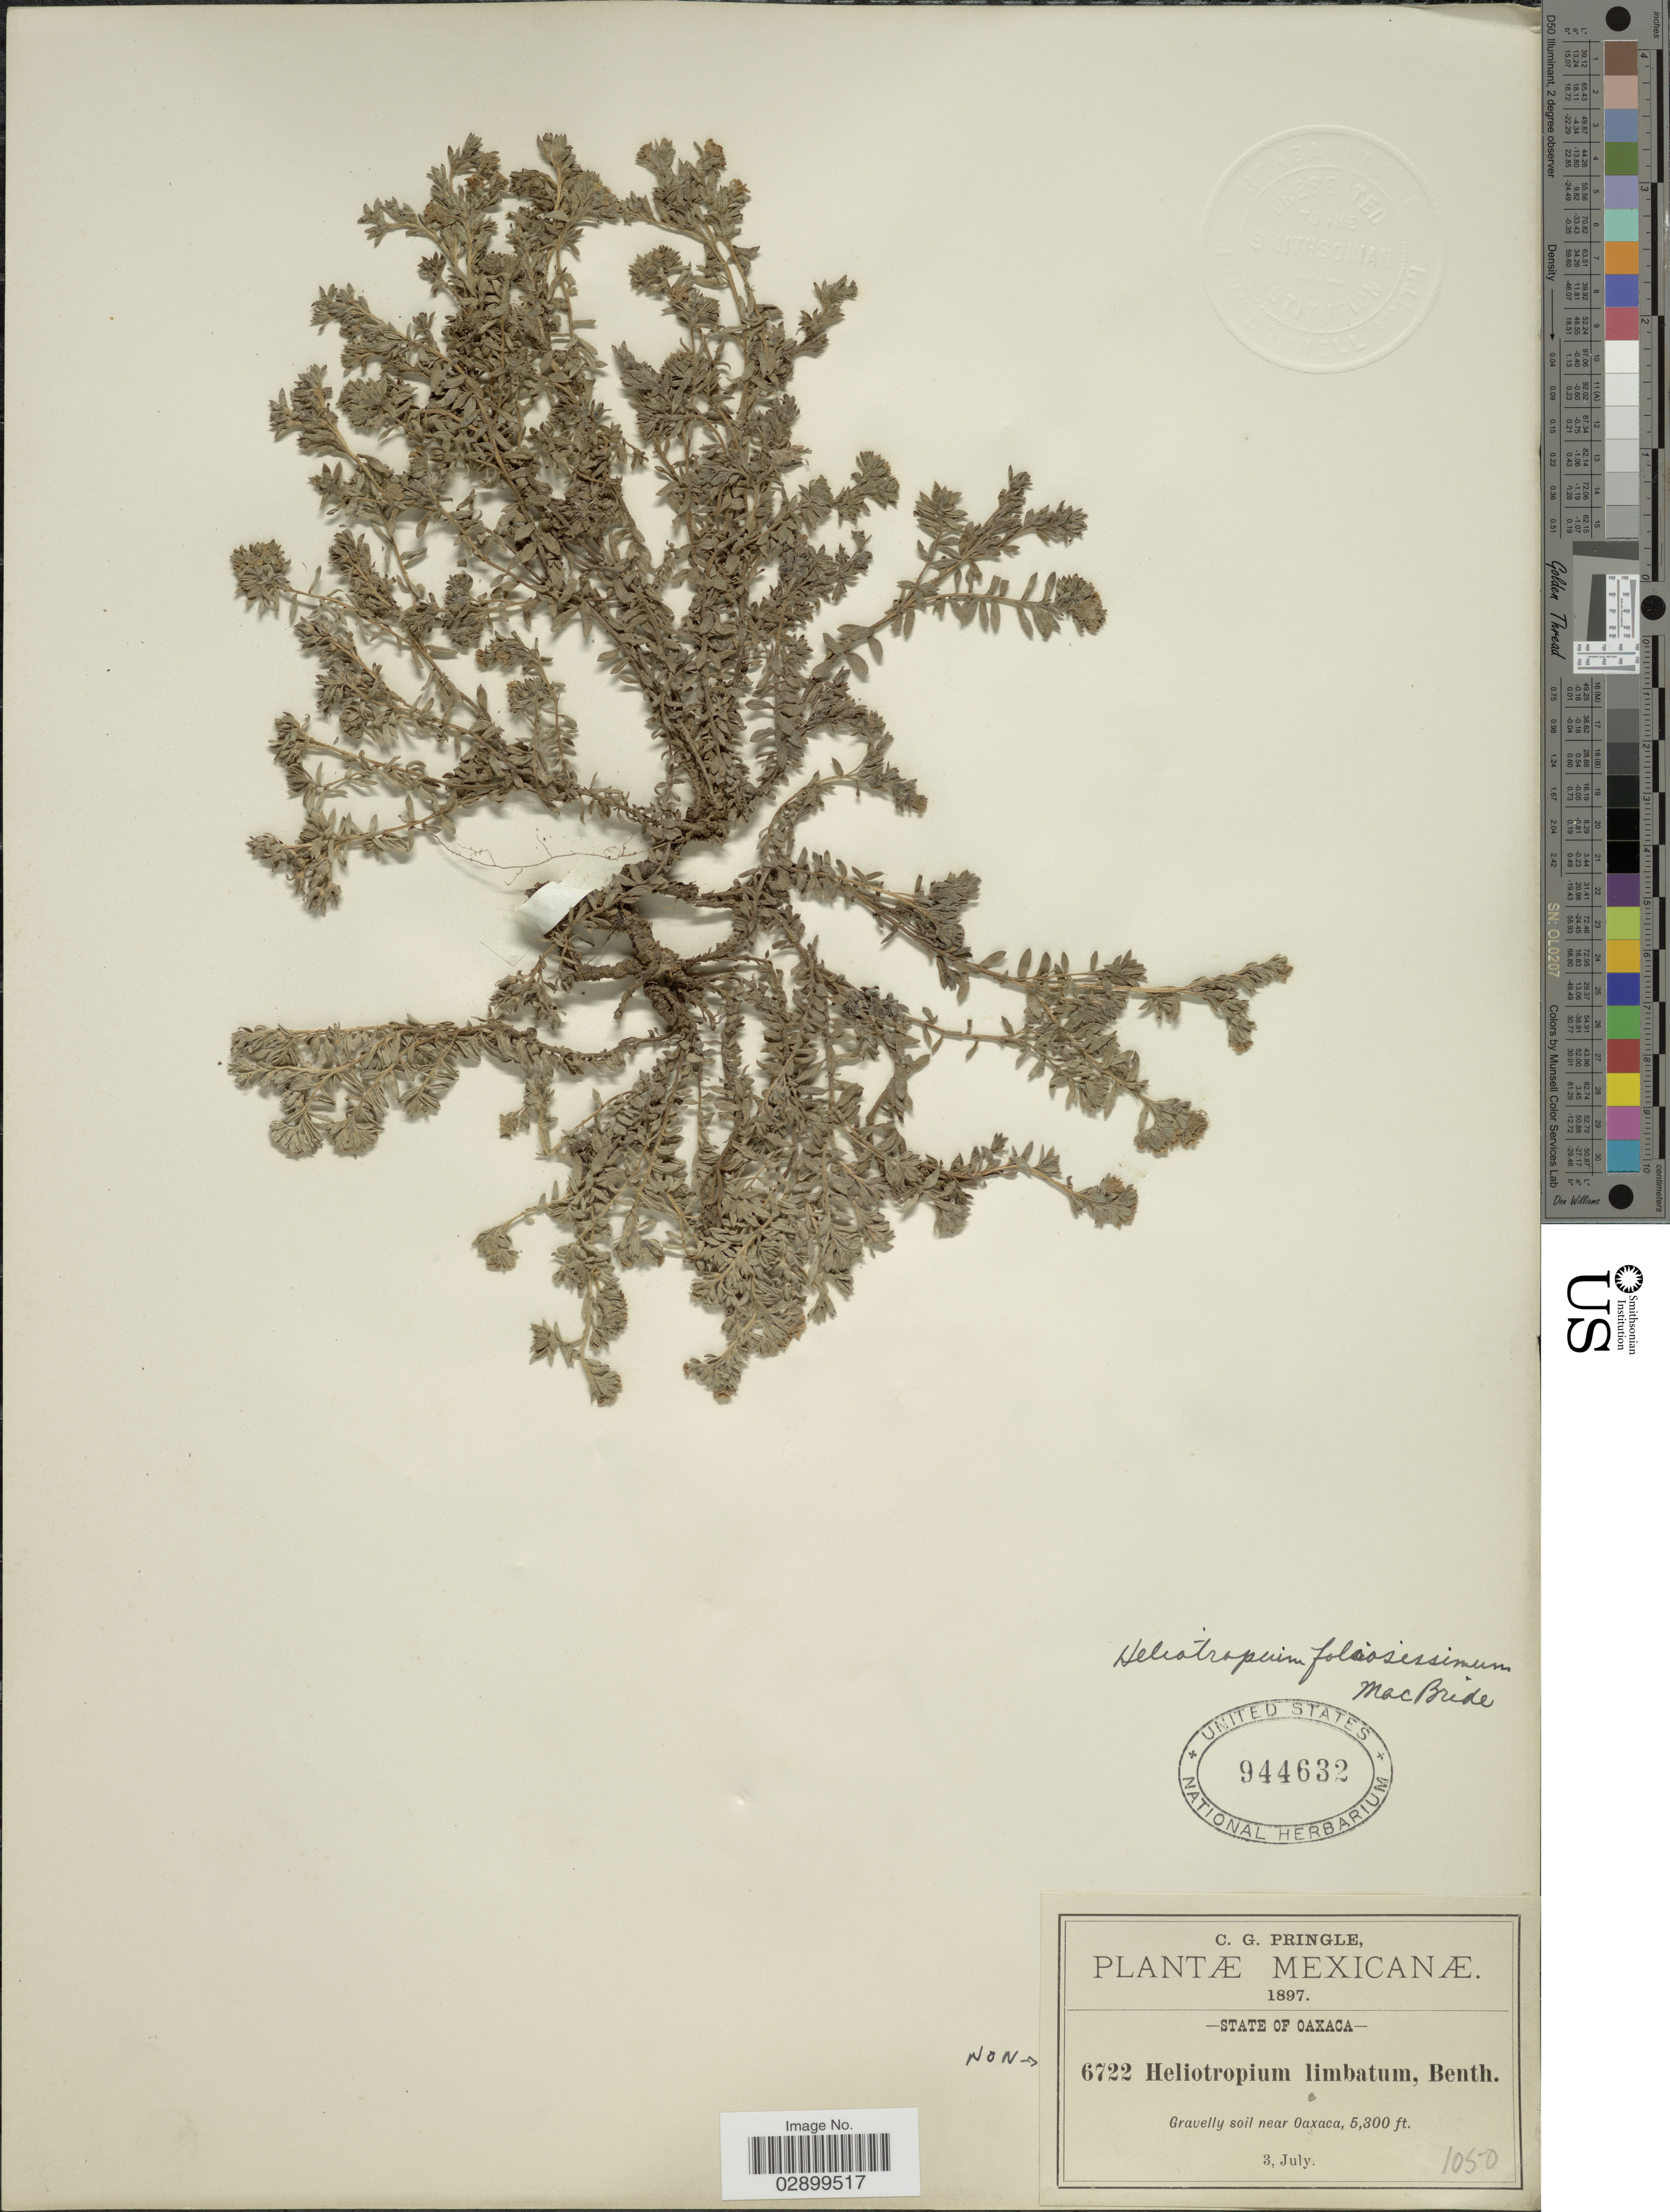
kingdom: Plantae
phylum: Tracheophyta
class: Magnoliopsida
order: Boraginales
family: Heliotropiaceae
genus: Heliotropium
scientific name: Heliotropium foliosissimum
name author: J.F. Macbr.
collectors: C. G. Pringle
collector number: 6722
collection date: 1897-07-03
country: Mexico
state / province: Oaxaca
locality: State of Oaxaca. Gravelly soil near Oaxaca.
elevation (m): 1615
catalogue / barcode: US 944632